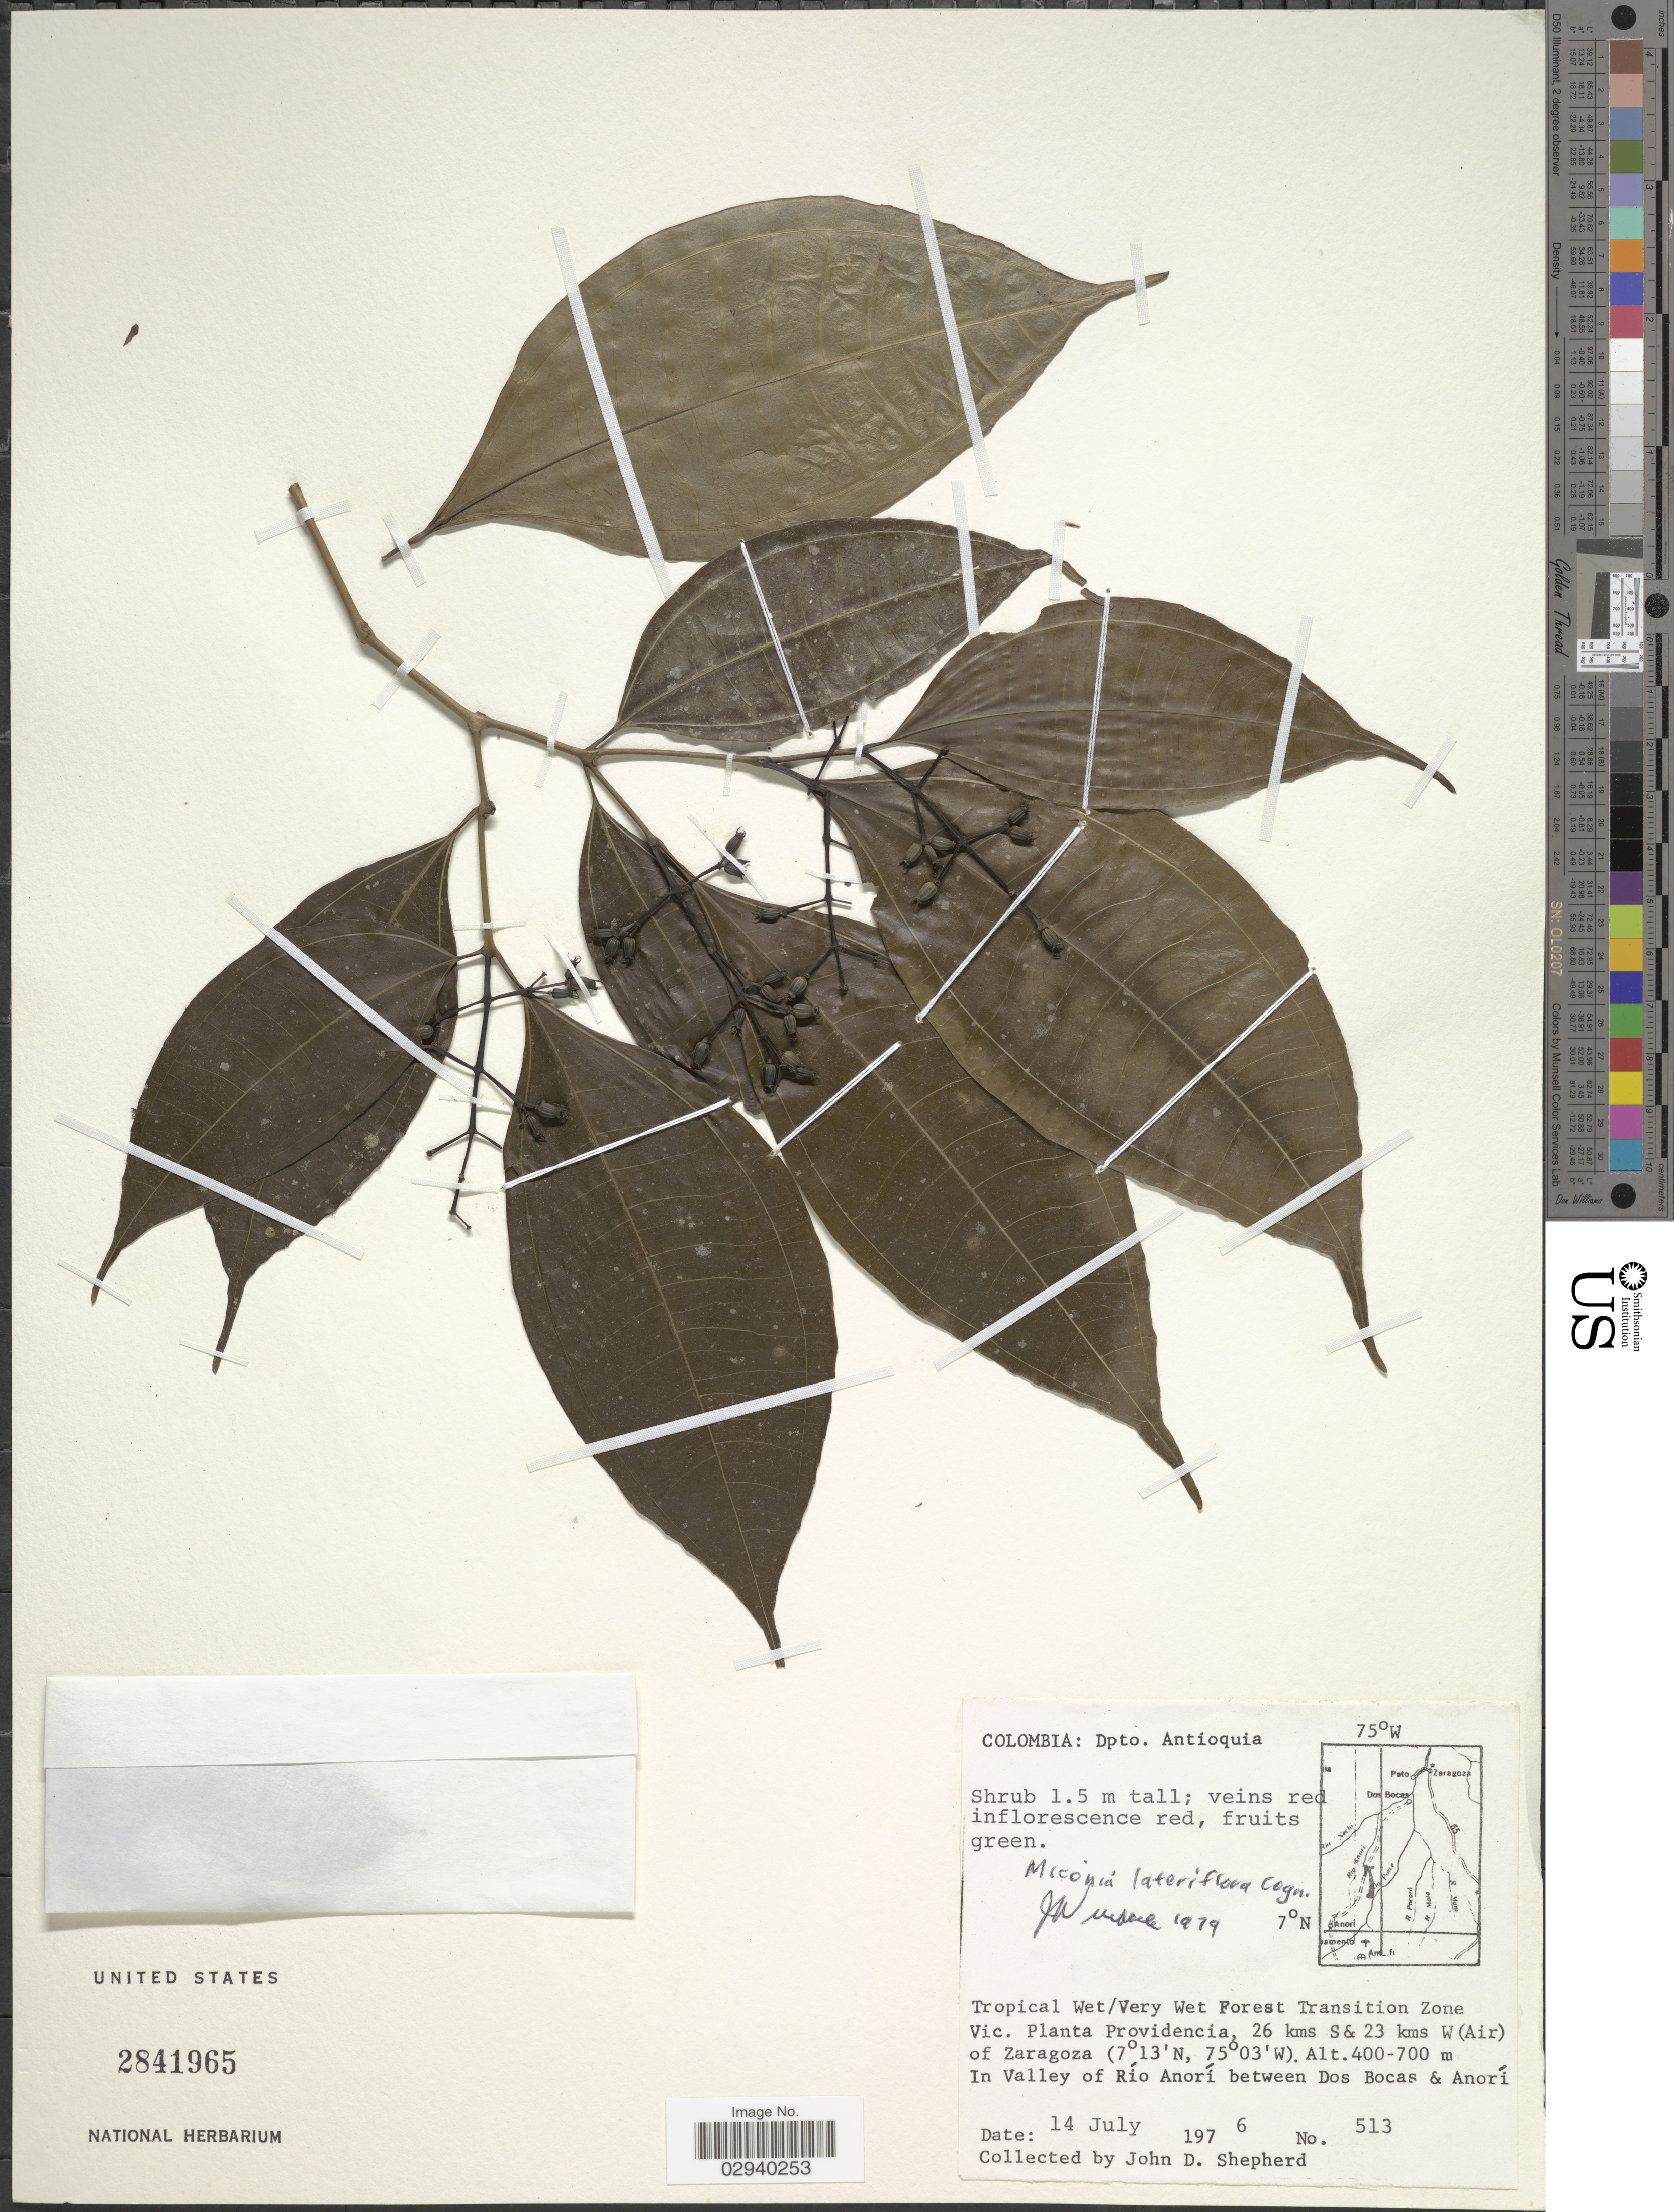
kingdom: Plantae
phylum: Tracheophyta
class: Magnoliopsida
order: Myrtales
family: Melastomataceae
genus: Miconia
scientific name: Miconia lateriflora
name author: Cogn.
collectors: J. D. Shepherd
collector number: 513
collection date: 1976-07-14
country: Colombia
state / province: Antioquia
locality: Dpto. Antioquia. Vic. Planta Providencia, 26 kms S & 23 kms W (Air) of Zaragoza. In Valley of Río Anorí between Dos Bocas & Anorí.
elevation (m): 400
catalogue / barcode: US 2841965